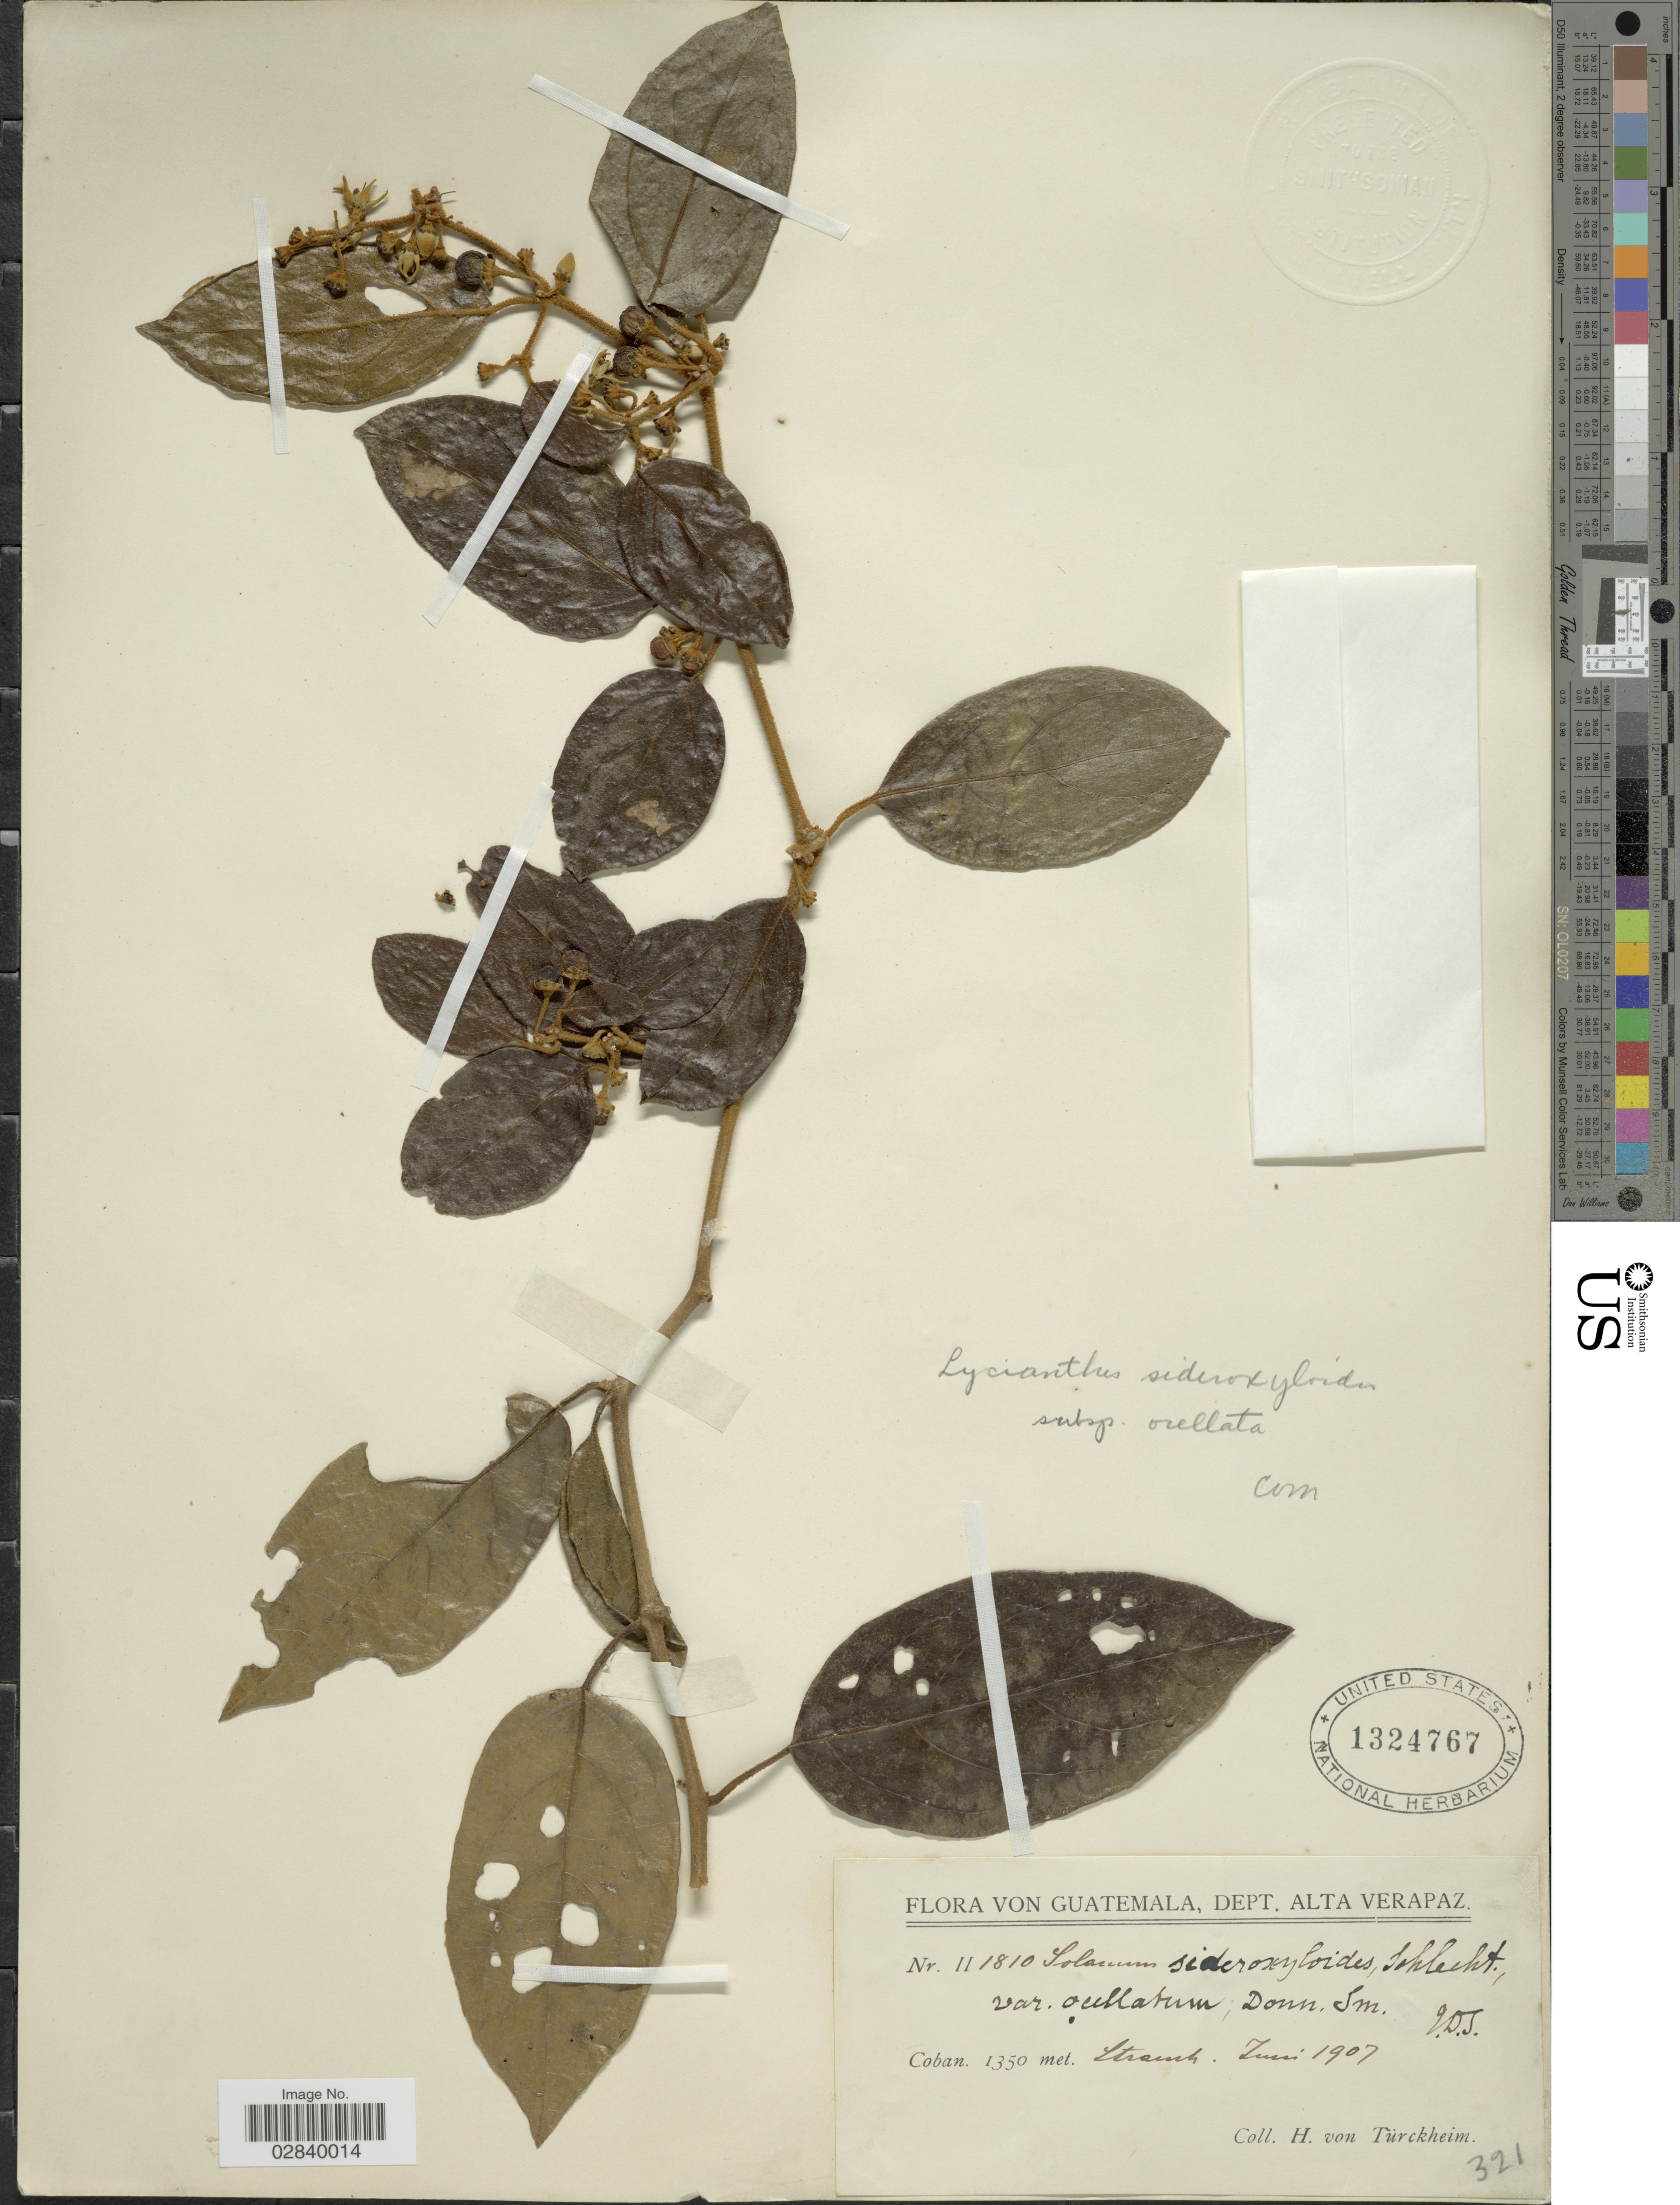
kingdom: Plantae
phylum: Tracheophyta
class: Magnoliopsida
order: Solanales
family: Solanaceae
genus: Lycianthes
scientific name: Lycianthes ocellata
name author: (Donn. Sm.) C.V. Morton & Standl.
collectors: H. von Türckheim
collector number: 111810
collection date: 1907-06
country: Guatemala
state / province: Alta Verapaz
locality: Dept. Alta Verapaz.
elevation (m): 1350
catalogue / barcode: US 1324767